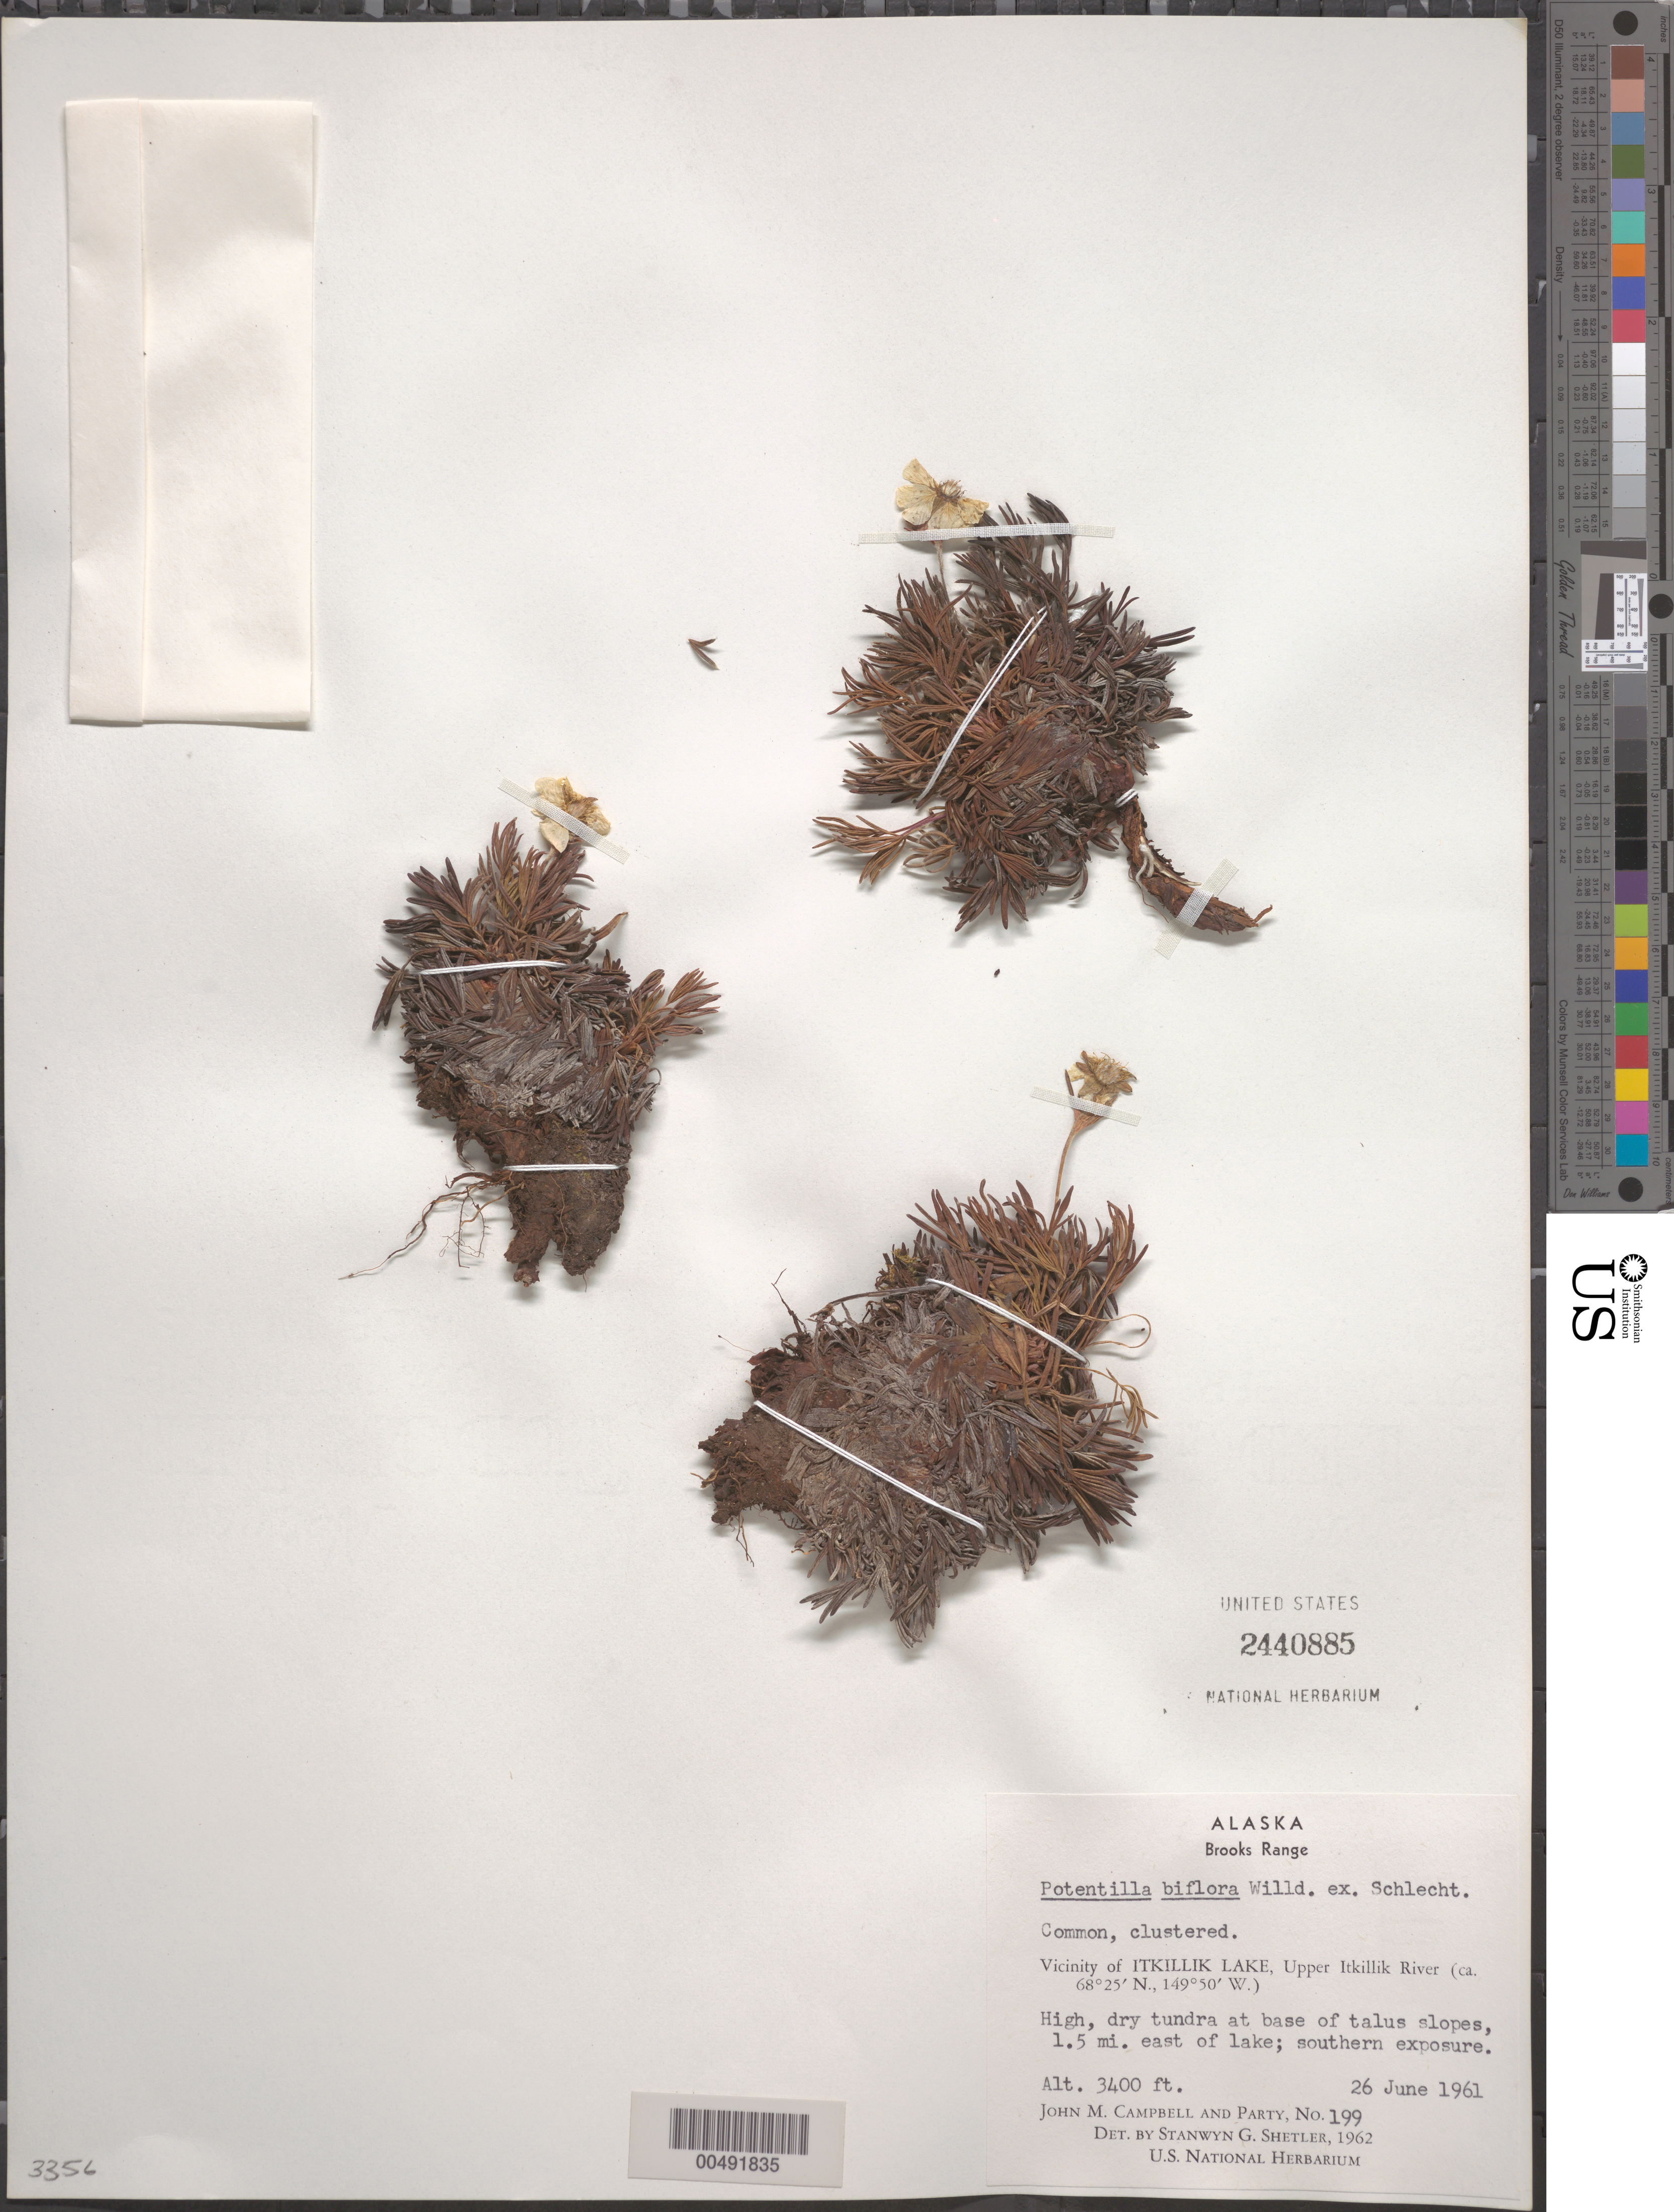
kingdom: Plantae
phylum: Tracheophyta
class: Magnoliopsida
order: Rosales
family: Rosaceae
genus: Potentilla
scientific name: Potentilla biflora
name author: Willd. ex Schltdl.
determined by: Shetler, Stanwyn G., (US), NMNH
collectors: J. M. Campbell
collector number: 199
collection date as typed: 26 Jun 1961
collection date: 1961-06-26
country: United States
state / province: Alaska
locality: Brooks Range, Upper Itkillik River, 1.5 mi. east of Itkillik Lake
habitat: High, dry tundra at base of talus slopes; southern exposure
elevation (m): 1036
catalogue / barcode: US 2440885